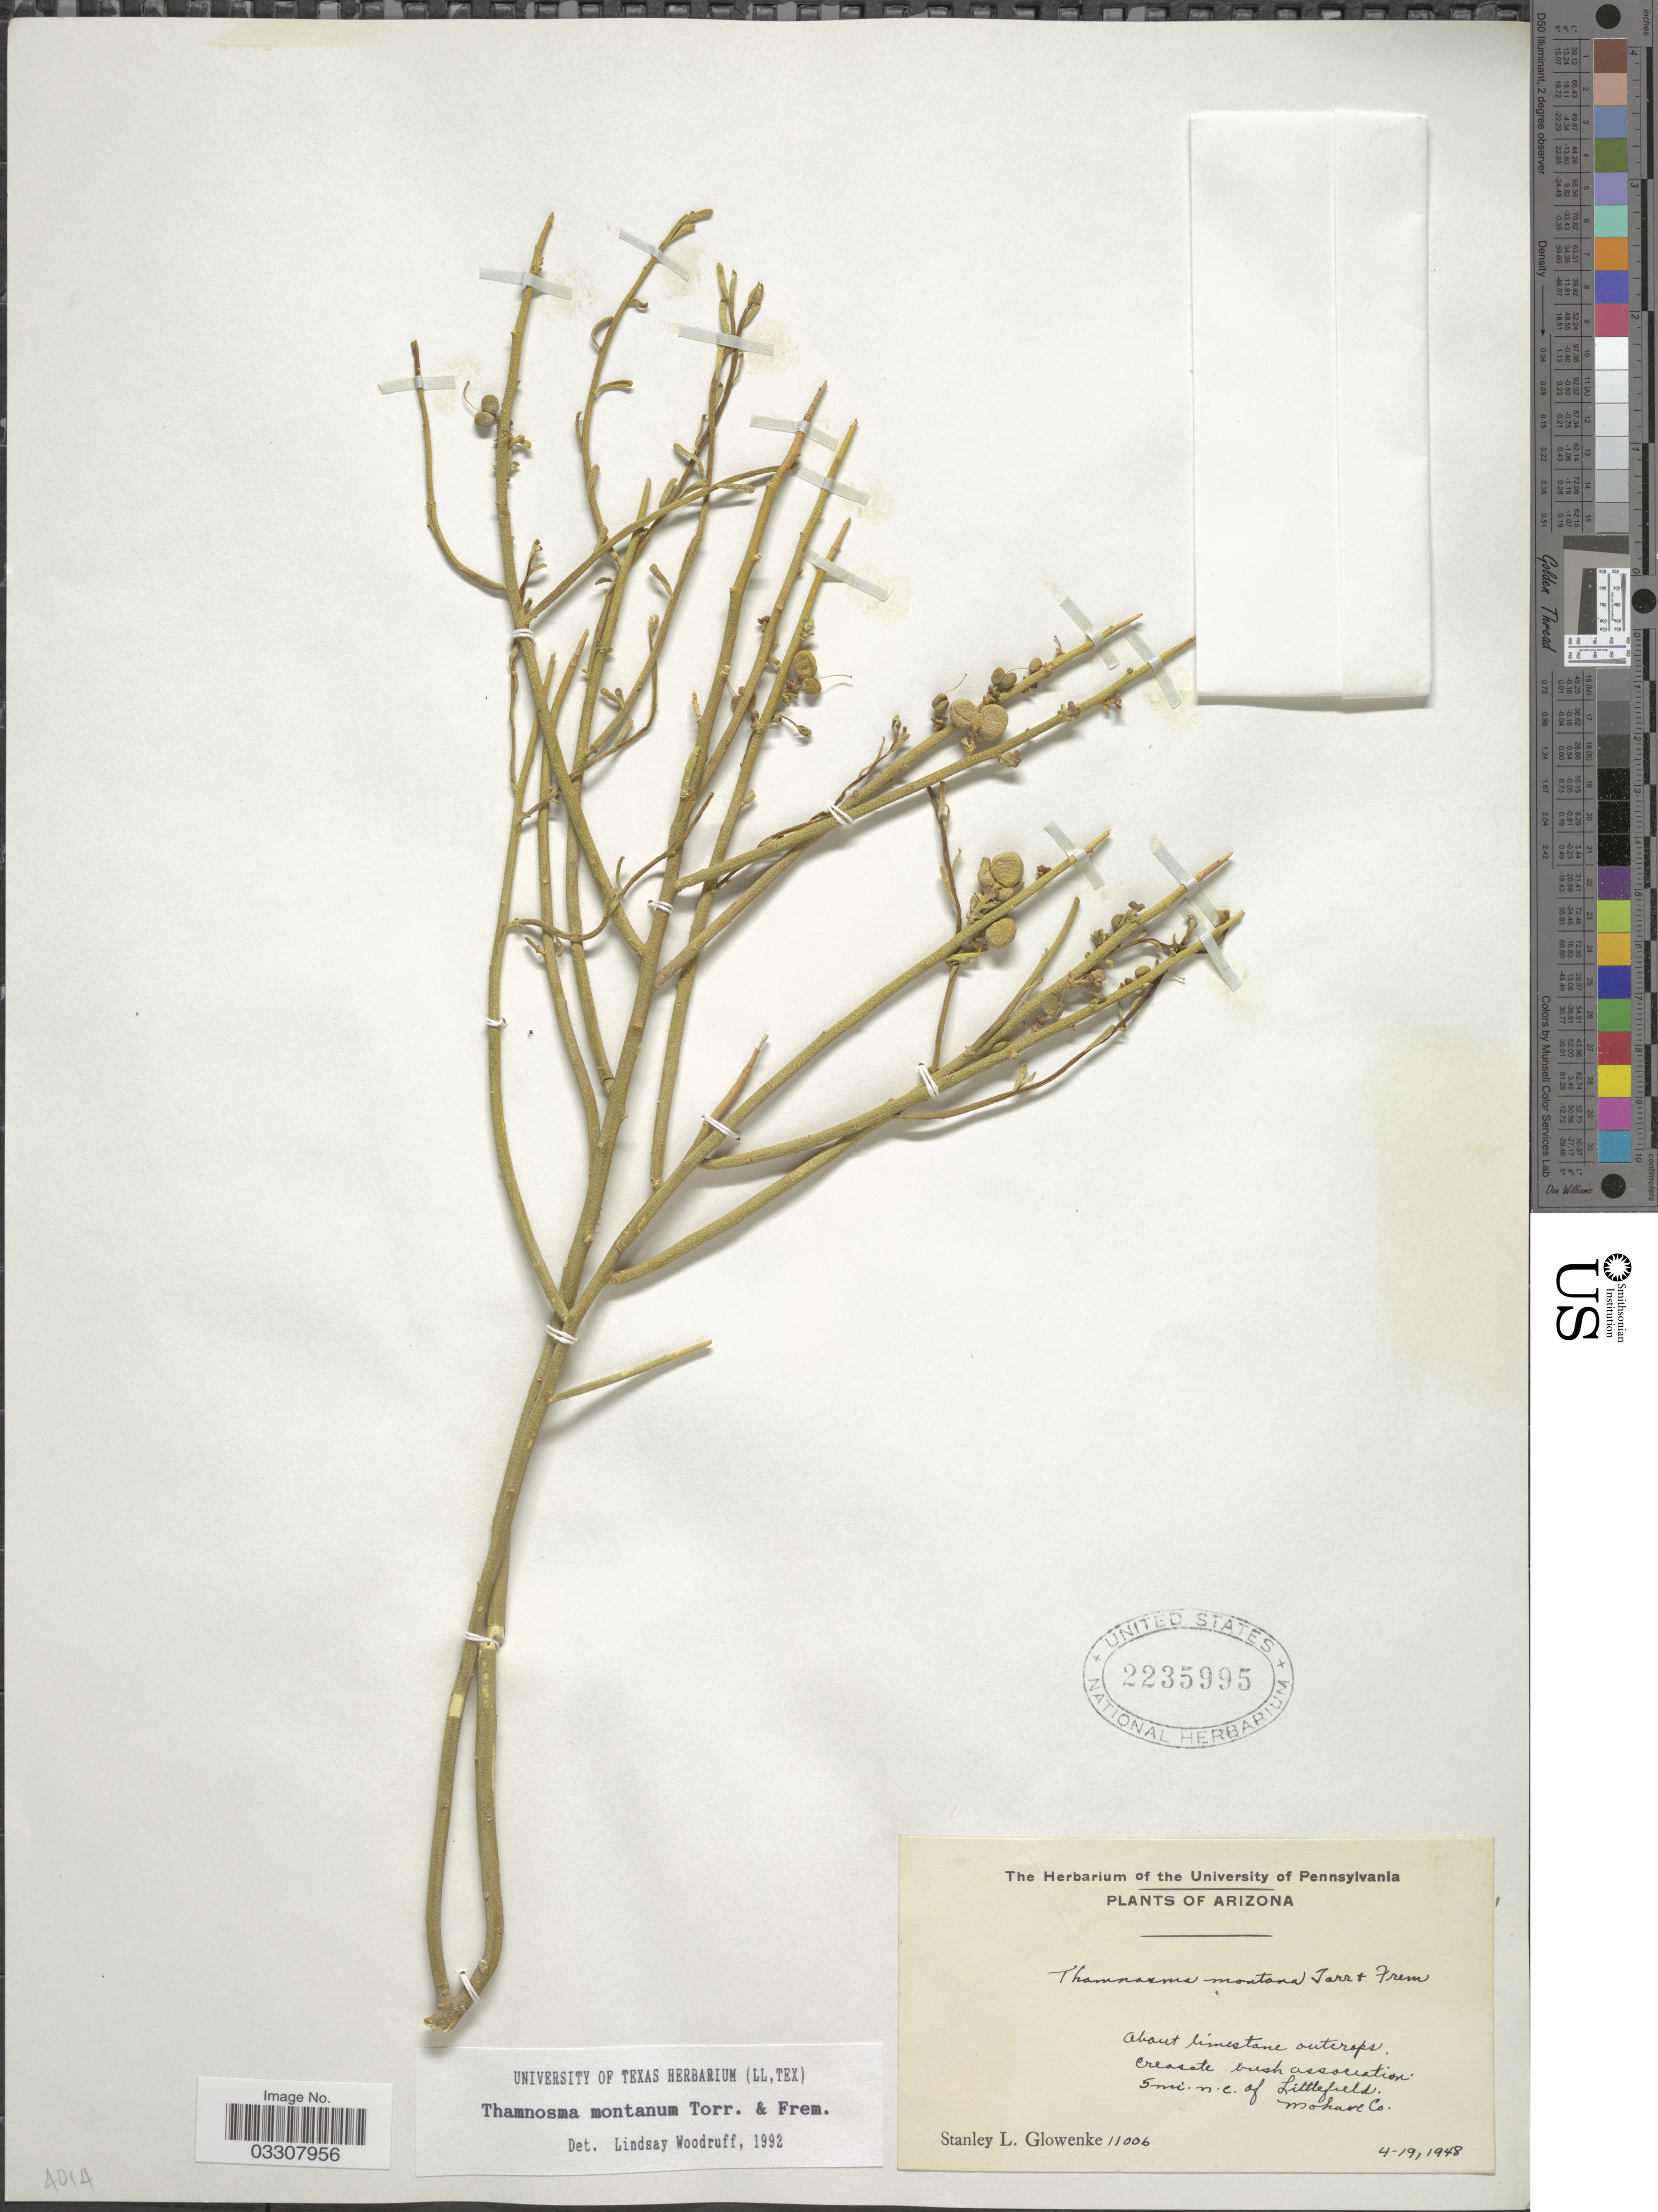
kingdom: Plantae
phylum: Tracheophyta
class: Magnoliopsida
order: Sapindales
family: Rutaceae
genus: Thamnosma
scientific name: Thamnosma montana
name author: Torr. & Frém.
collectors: S. Glowenke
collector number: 11006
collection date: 1948-04-19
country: United States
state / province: Arizona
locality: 5 mi. n.e. of Littlefield. Mohave Co.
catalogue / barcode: US 2235995